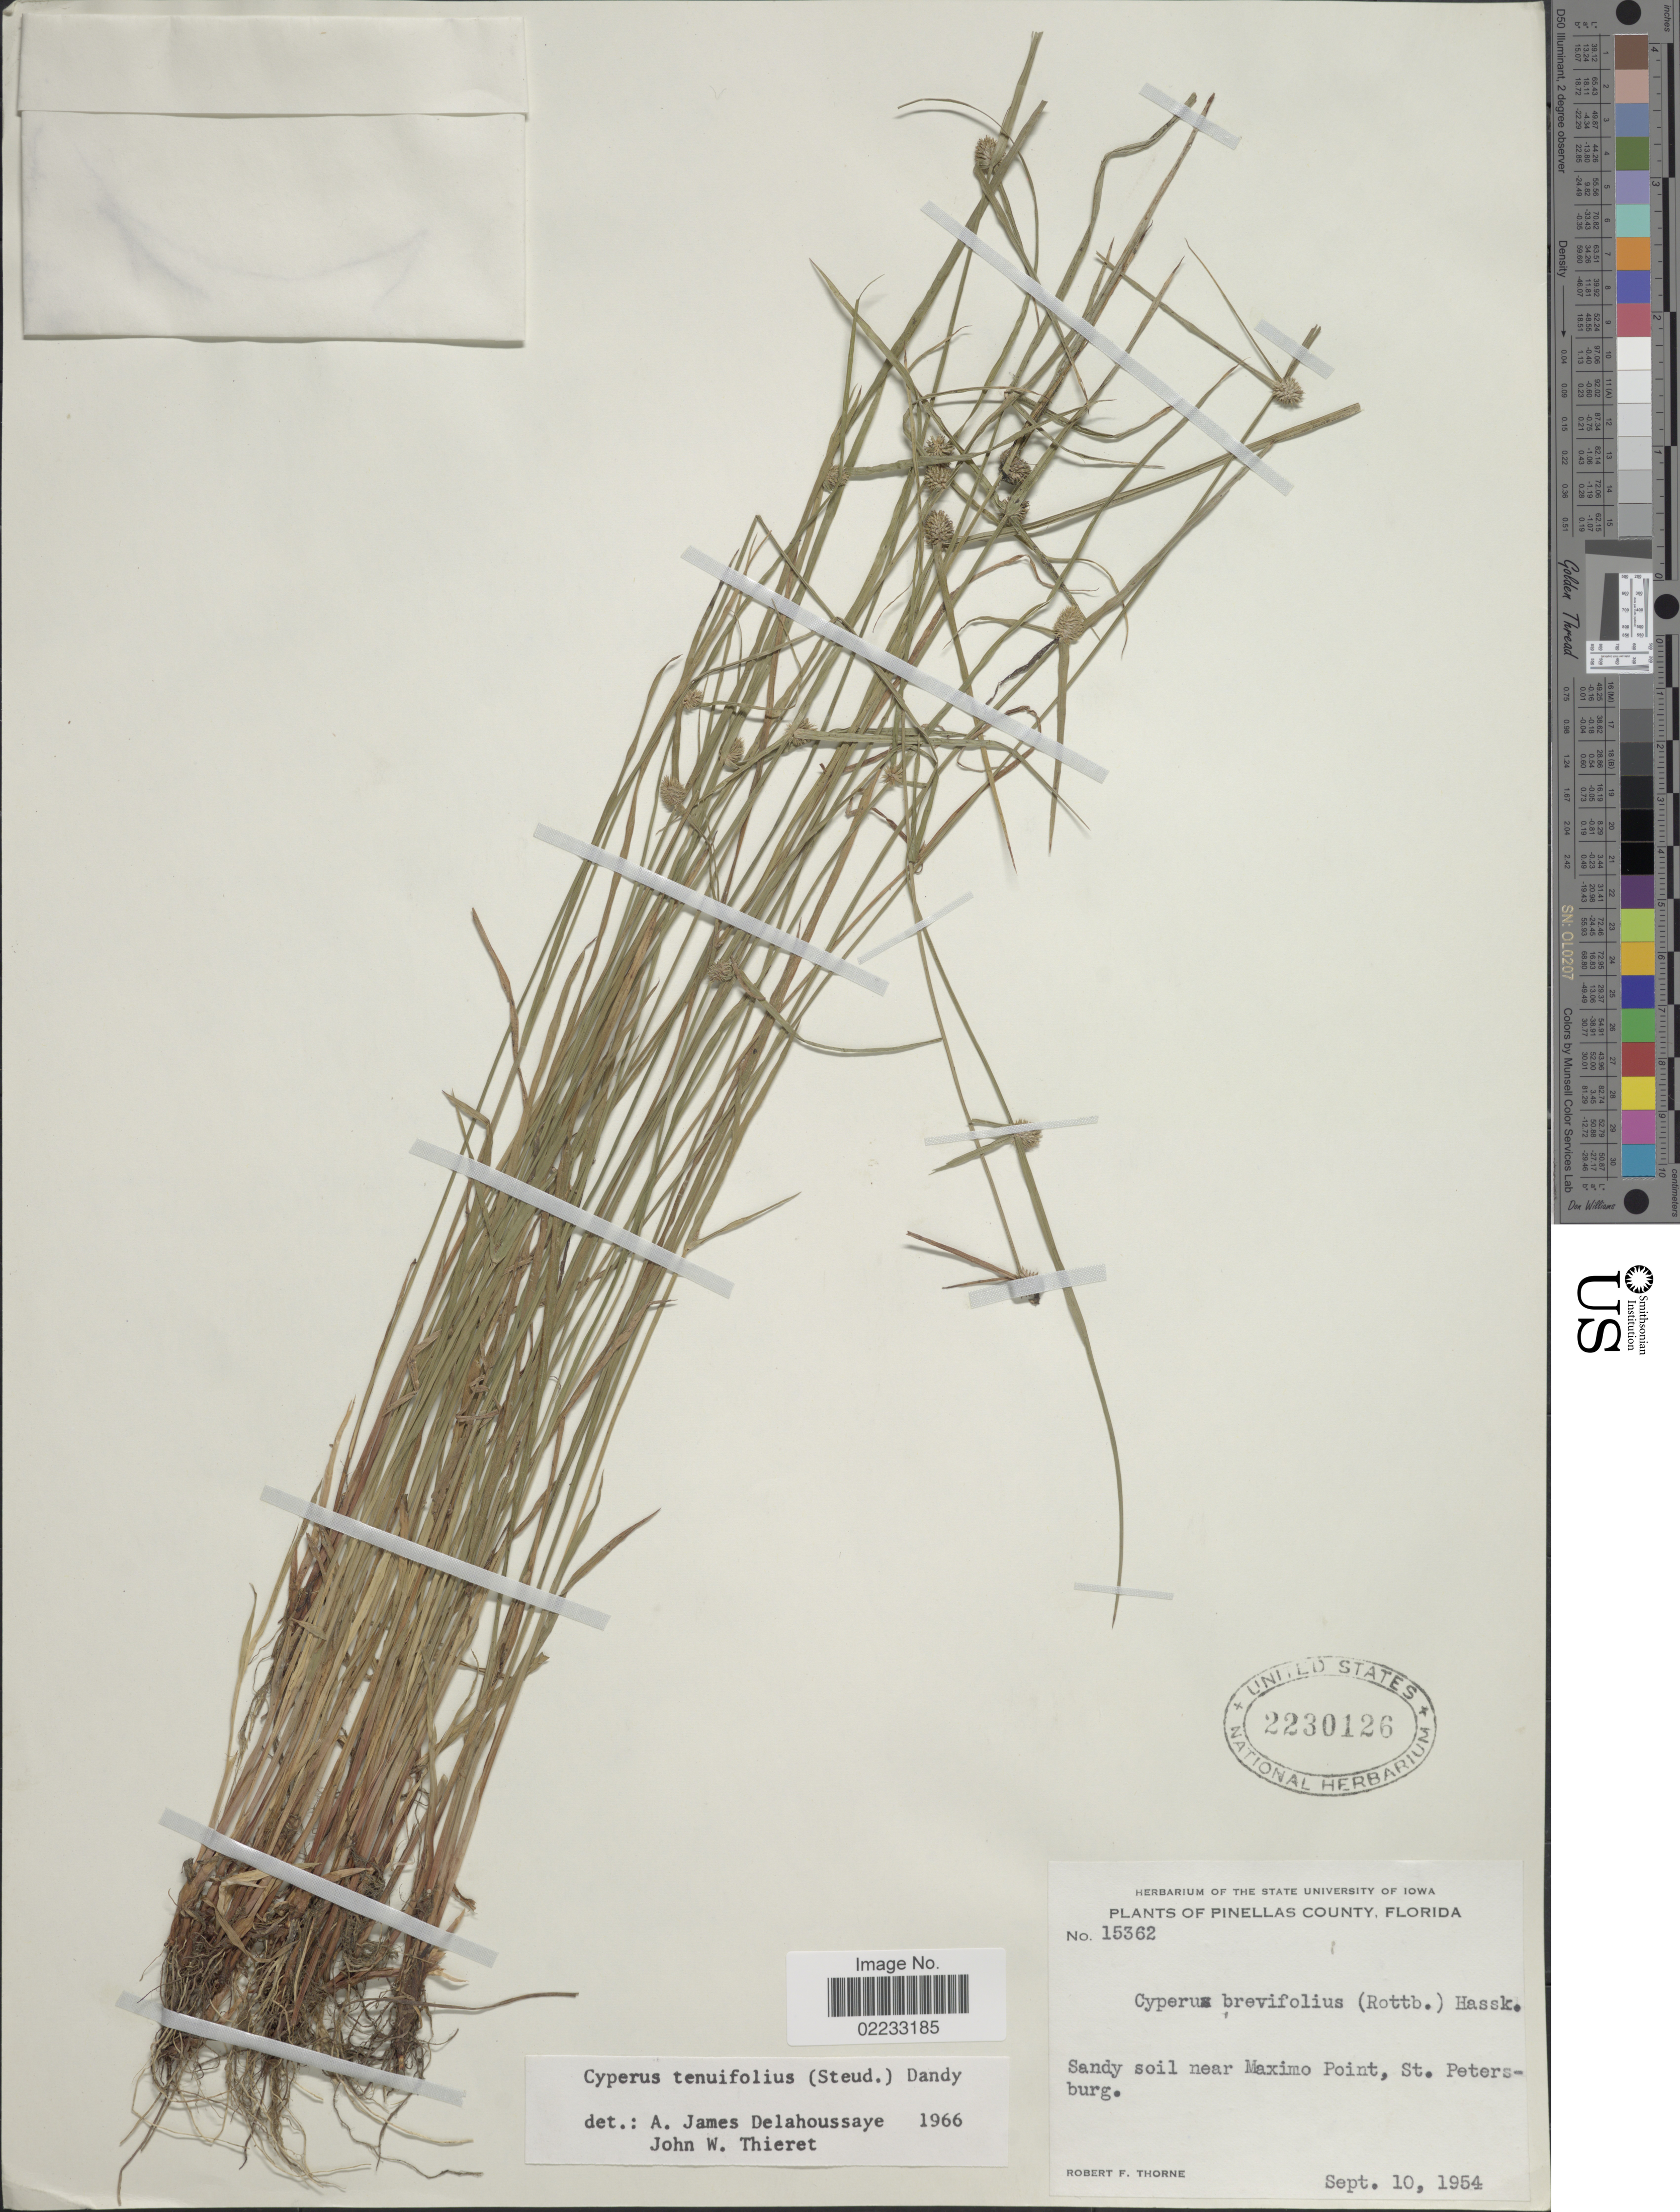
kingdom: Plantae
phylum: Tracheophyta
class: Liliopsida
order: Poales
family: Cyperaceae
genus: Cyperus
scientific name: Cyperus hortensis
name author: (Salzm. ex Steud.) Dorr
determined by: Strong, Mark T., (BOT), Smithsonian Institution - National Museum of Natural History (UNITED STATES)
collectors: R. F. Thorne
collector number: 15362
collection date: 1954-09-10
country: United States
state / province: Florida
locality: Pinellas County, sandy soil near Maximo Point, St. Petersburg.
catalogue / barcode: US 2230126